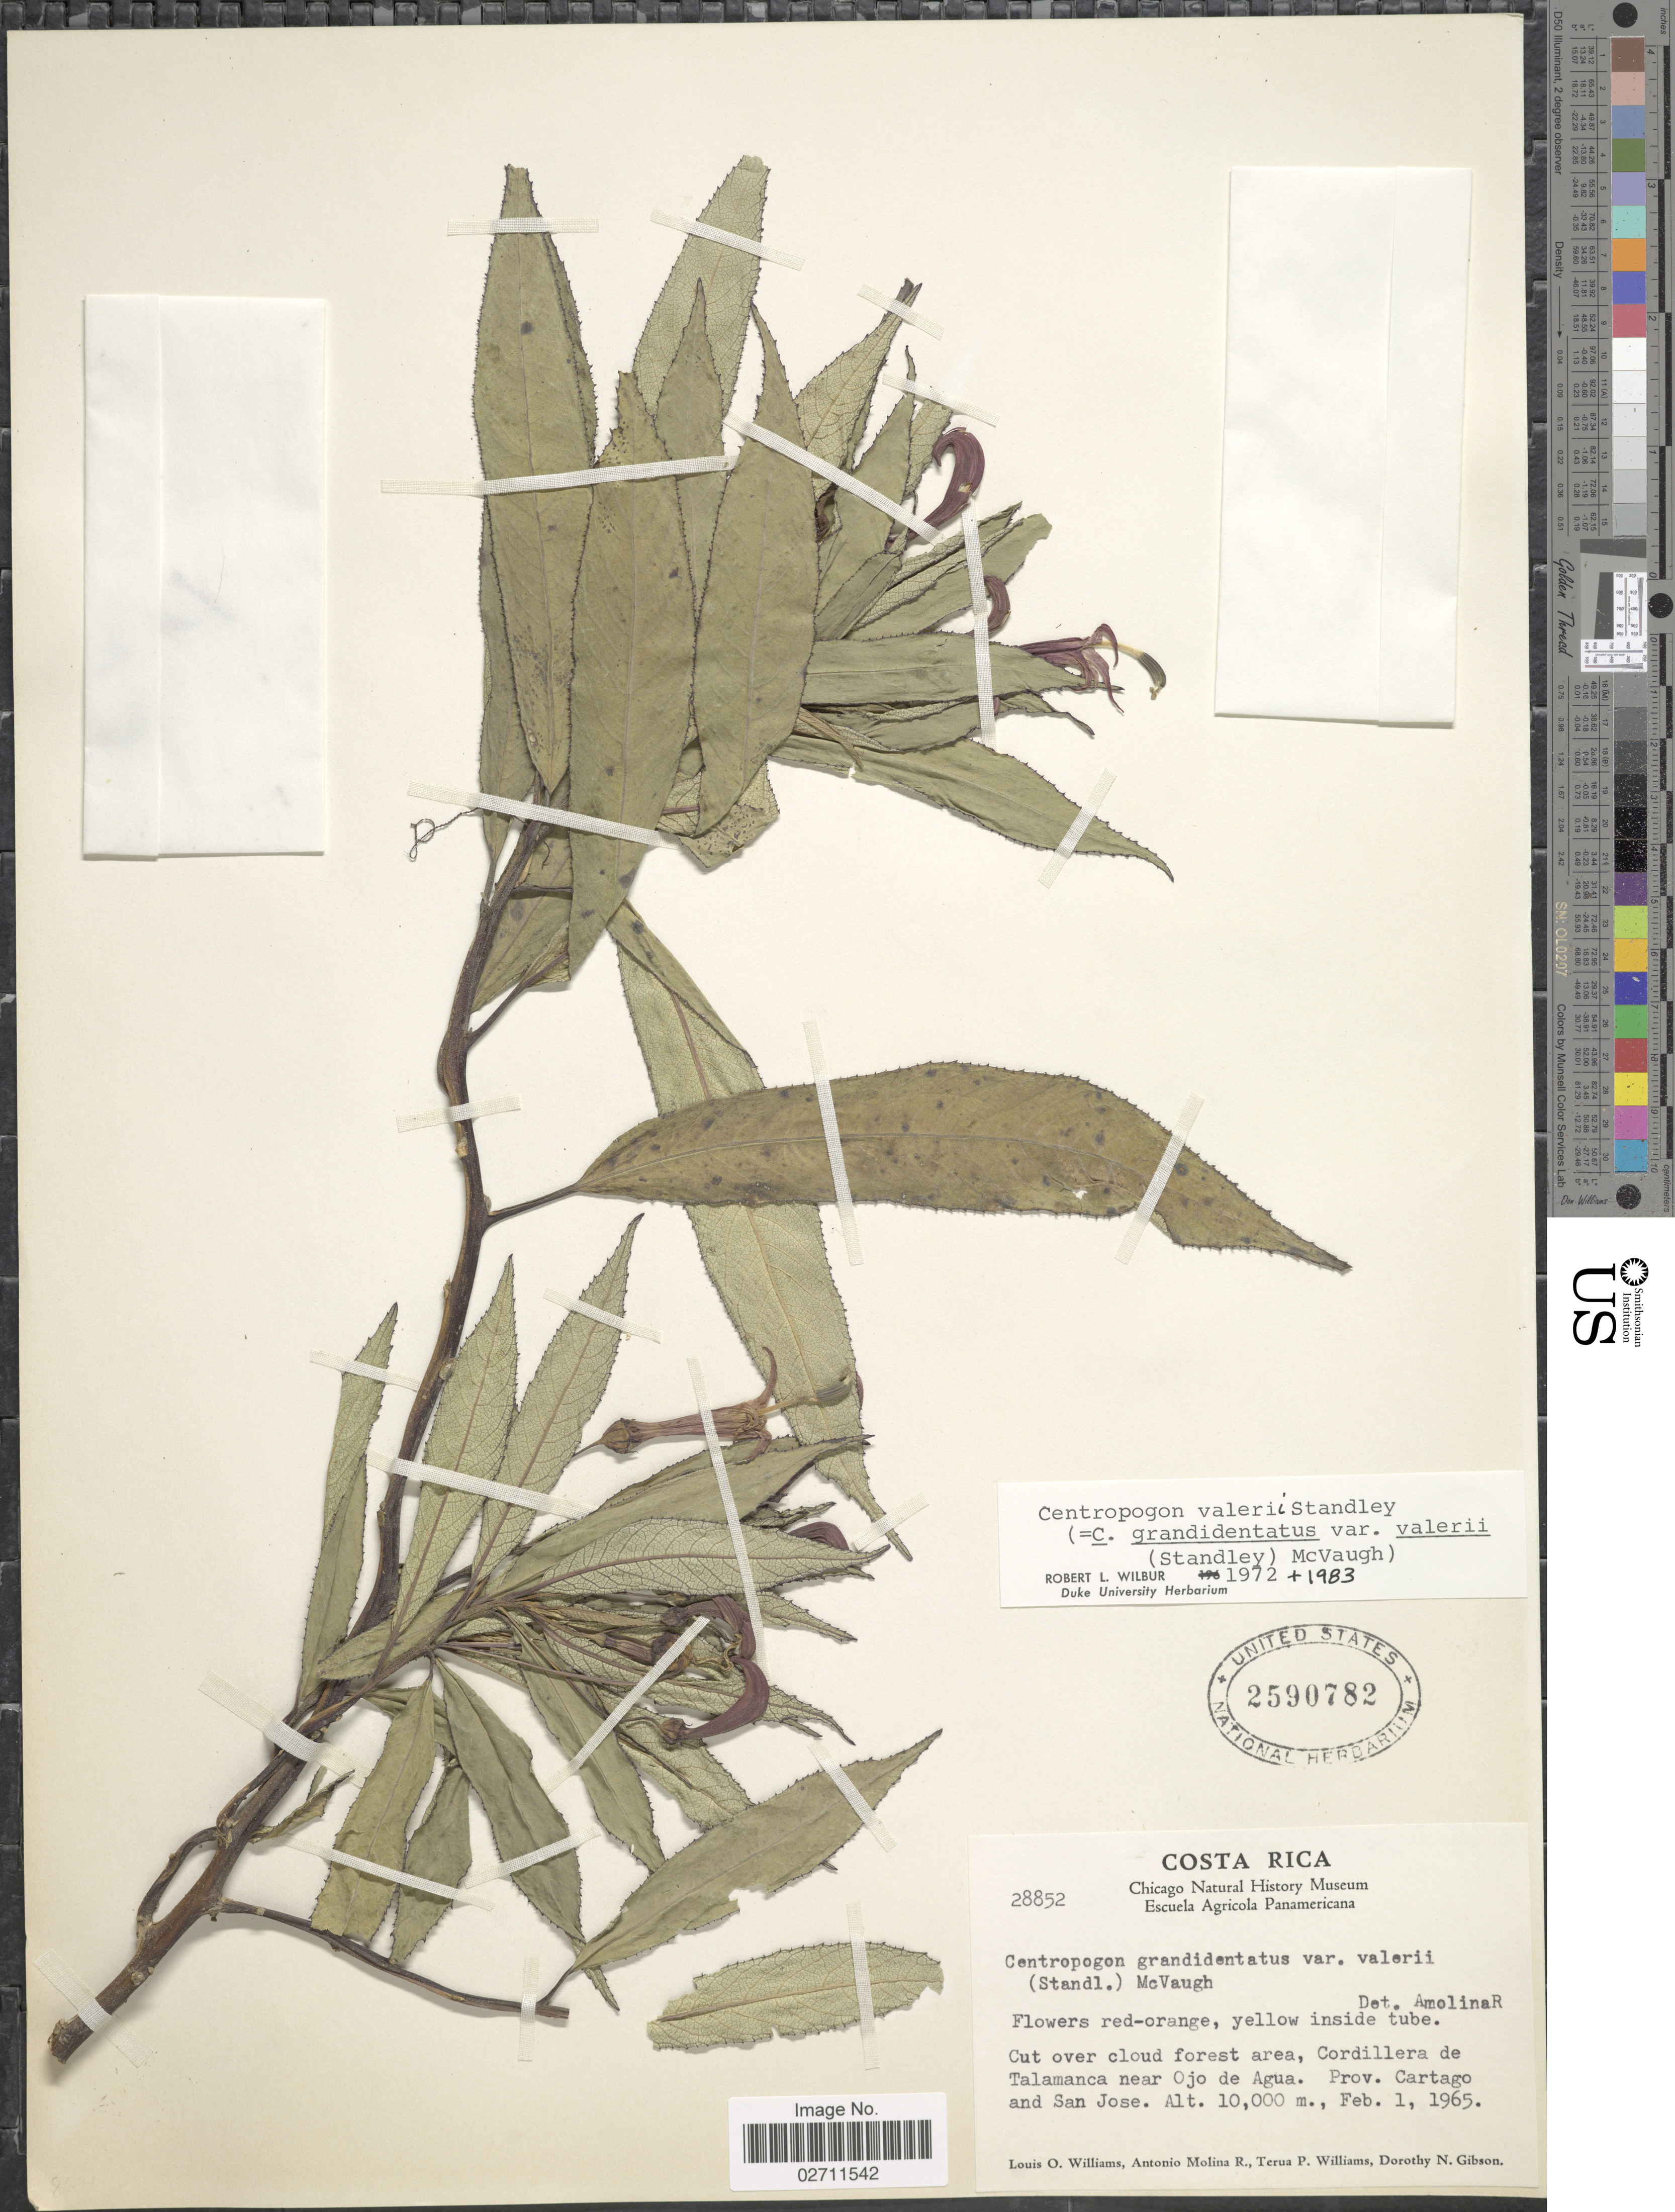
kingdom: Plantae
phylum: Tracheophyta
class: Magnoliopsida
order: Asterales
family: Campanulaceae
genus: Centropogon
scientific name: Centropogon valerii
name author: Standl.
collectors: L. O. Williams, A. Molina R., T. P. Williams & D. N. Gibson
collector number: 28852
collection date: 1965-02-01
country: Costa Rica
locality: Cordillera de Talamanca near Ojo de Agua. Prov. Cartago and San Jose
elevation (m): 10000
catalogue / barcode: US 2590782